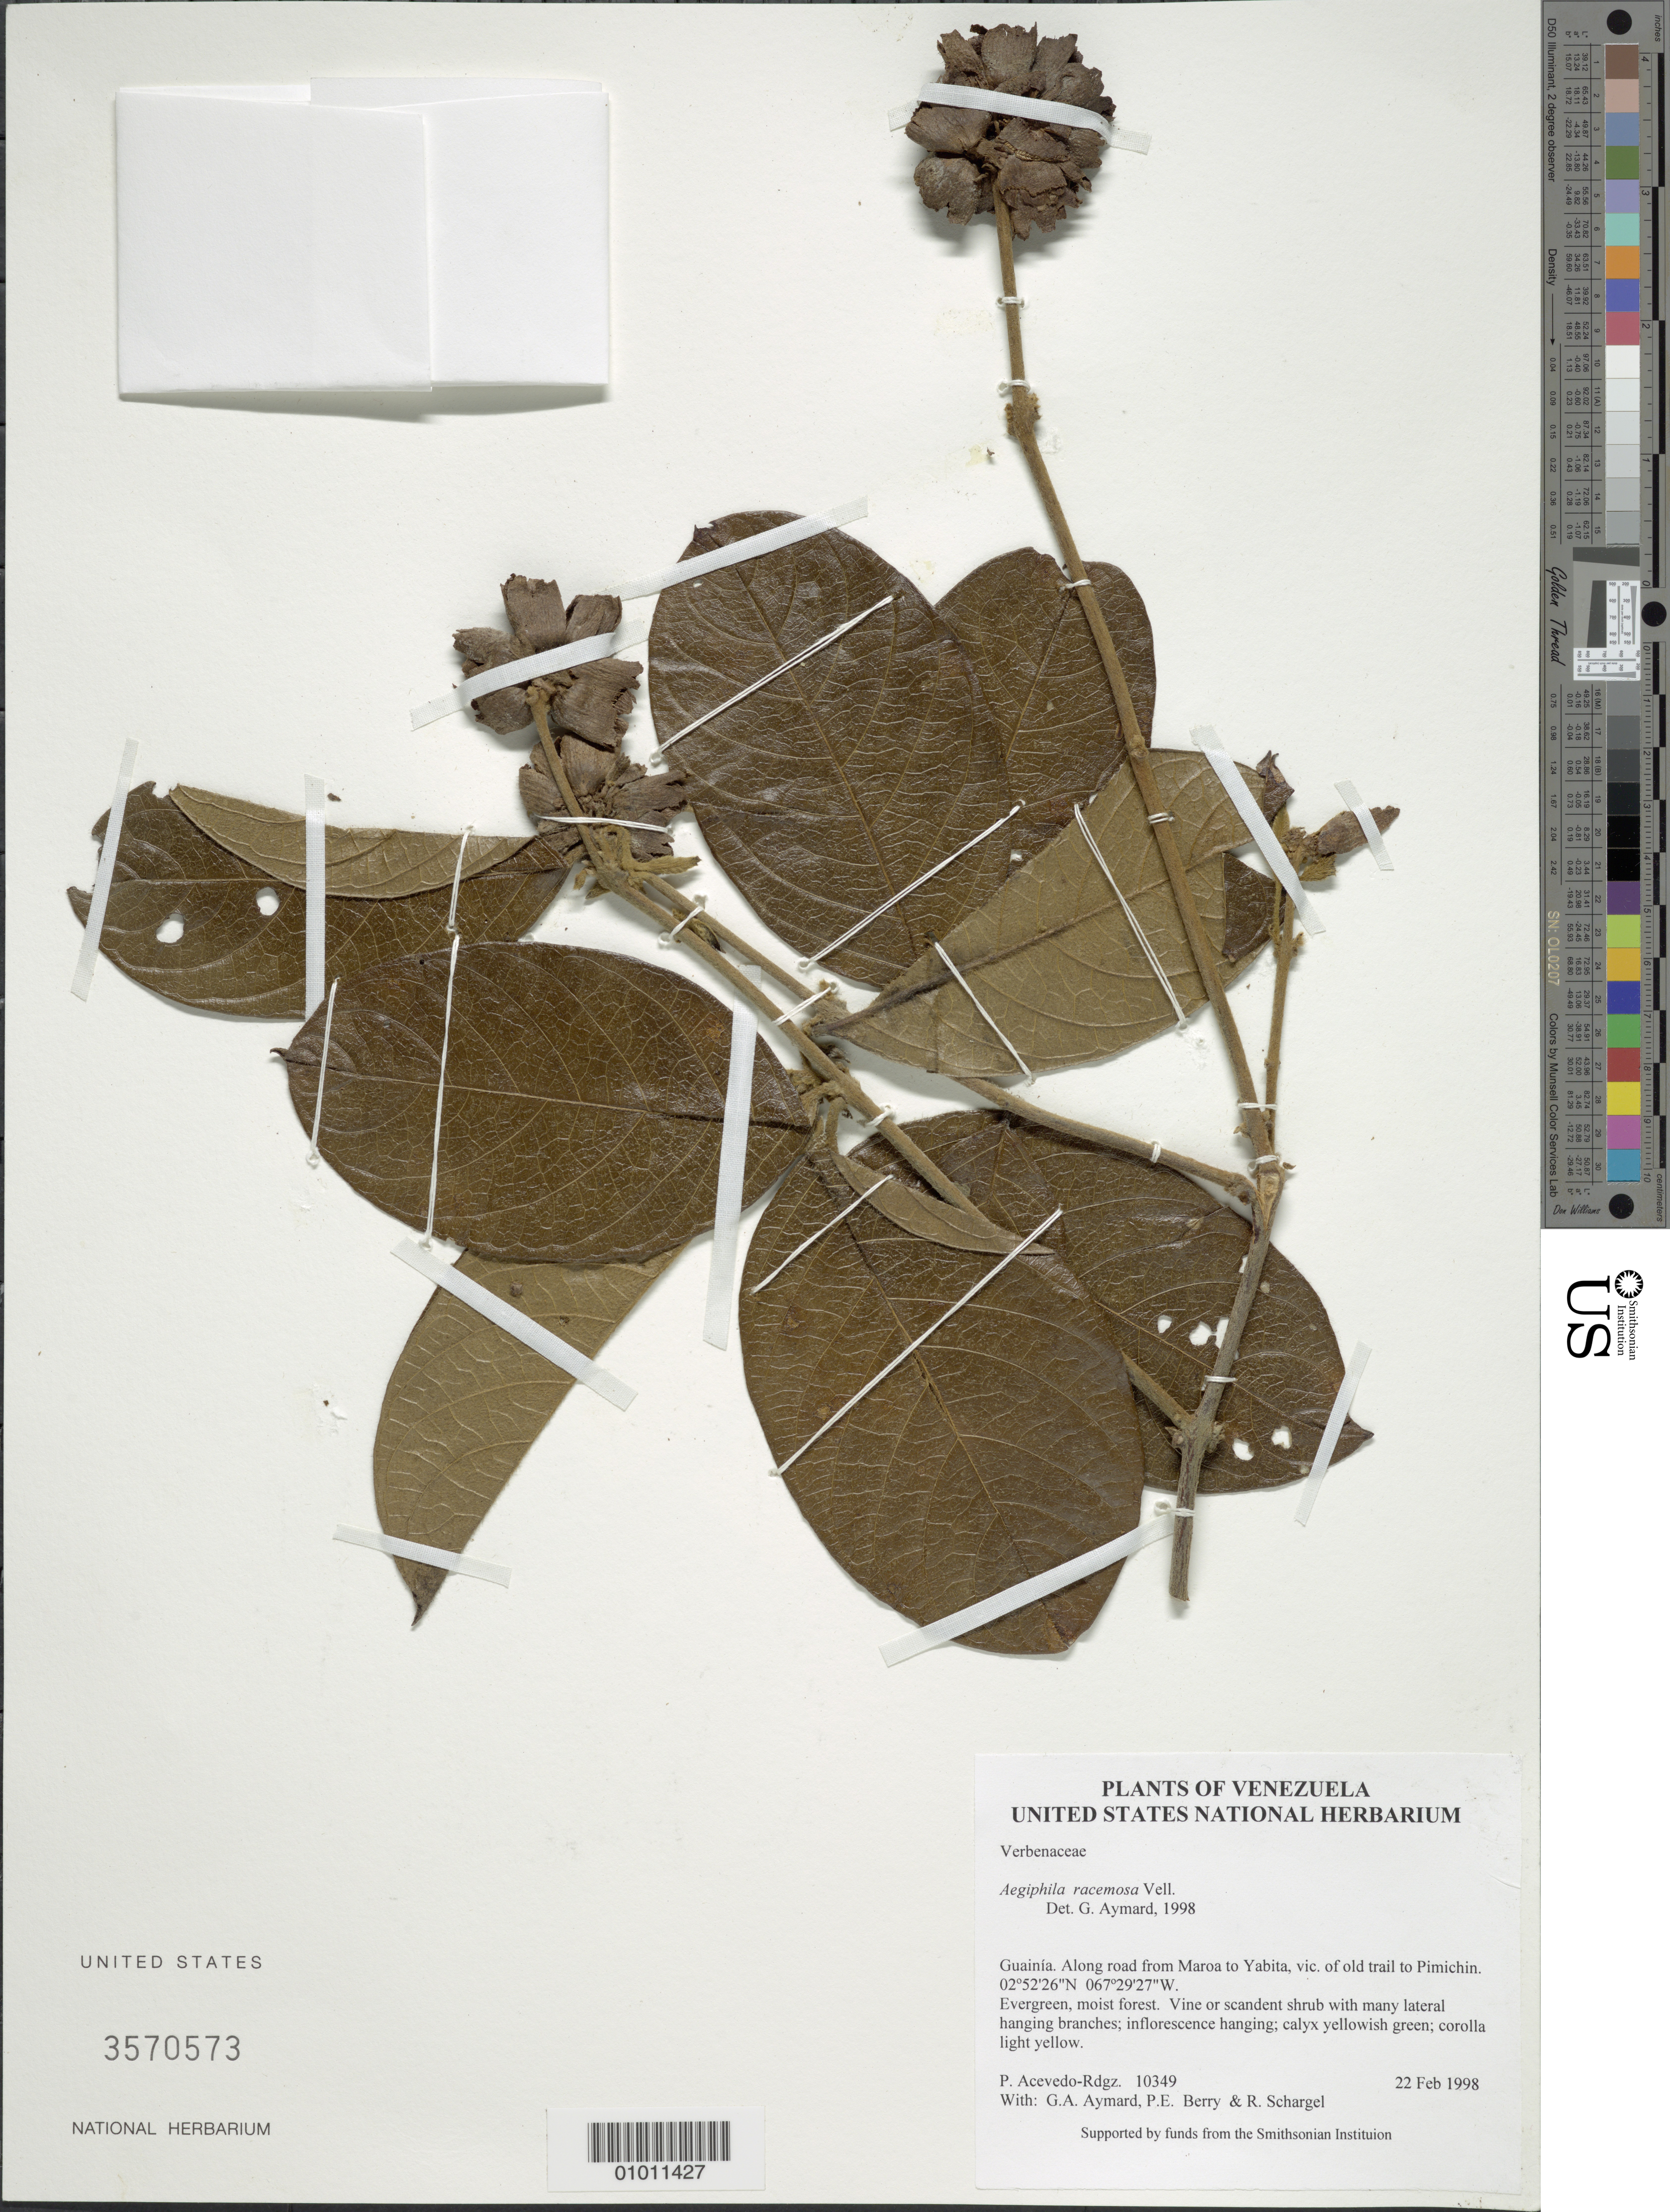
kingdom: Plantae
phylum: Tracheophyta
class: Magnoliopsida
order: Lamiales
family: Lamiaceae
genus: Aegiphila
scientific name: Aegiphila hoehnei var. venezuelensis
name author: Moldenke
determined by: Liesner, R. L.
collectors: P. Acevedo-Rodr., G. A. Aymard, P. E. Berry & R. Schargel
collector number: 10349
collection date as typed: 22 Feb 1998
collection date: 1998-02-22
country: Venezuela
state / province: Amazonas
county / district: Maroa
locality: Along road from Maroa to Yabita, vic. of old trail to Pimichin.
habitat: Evergreen, moist forest.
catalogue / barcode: US 3570573